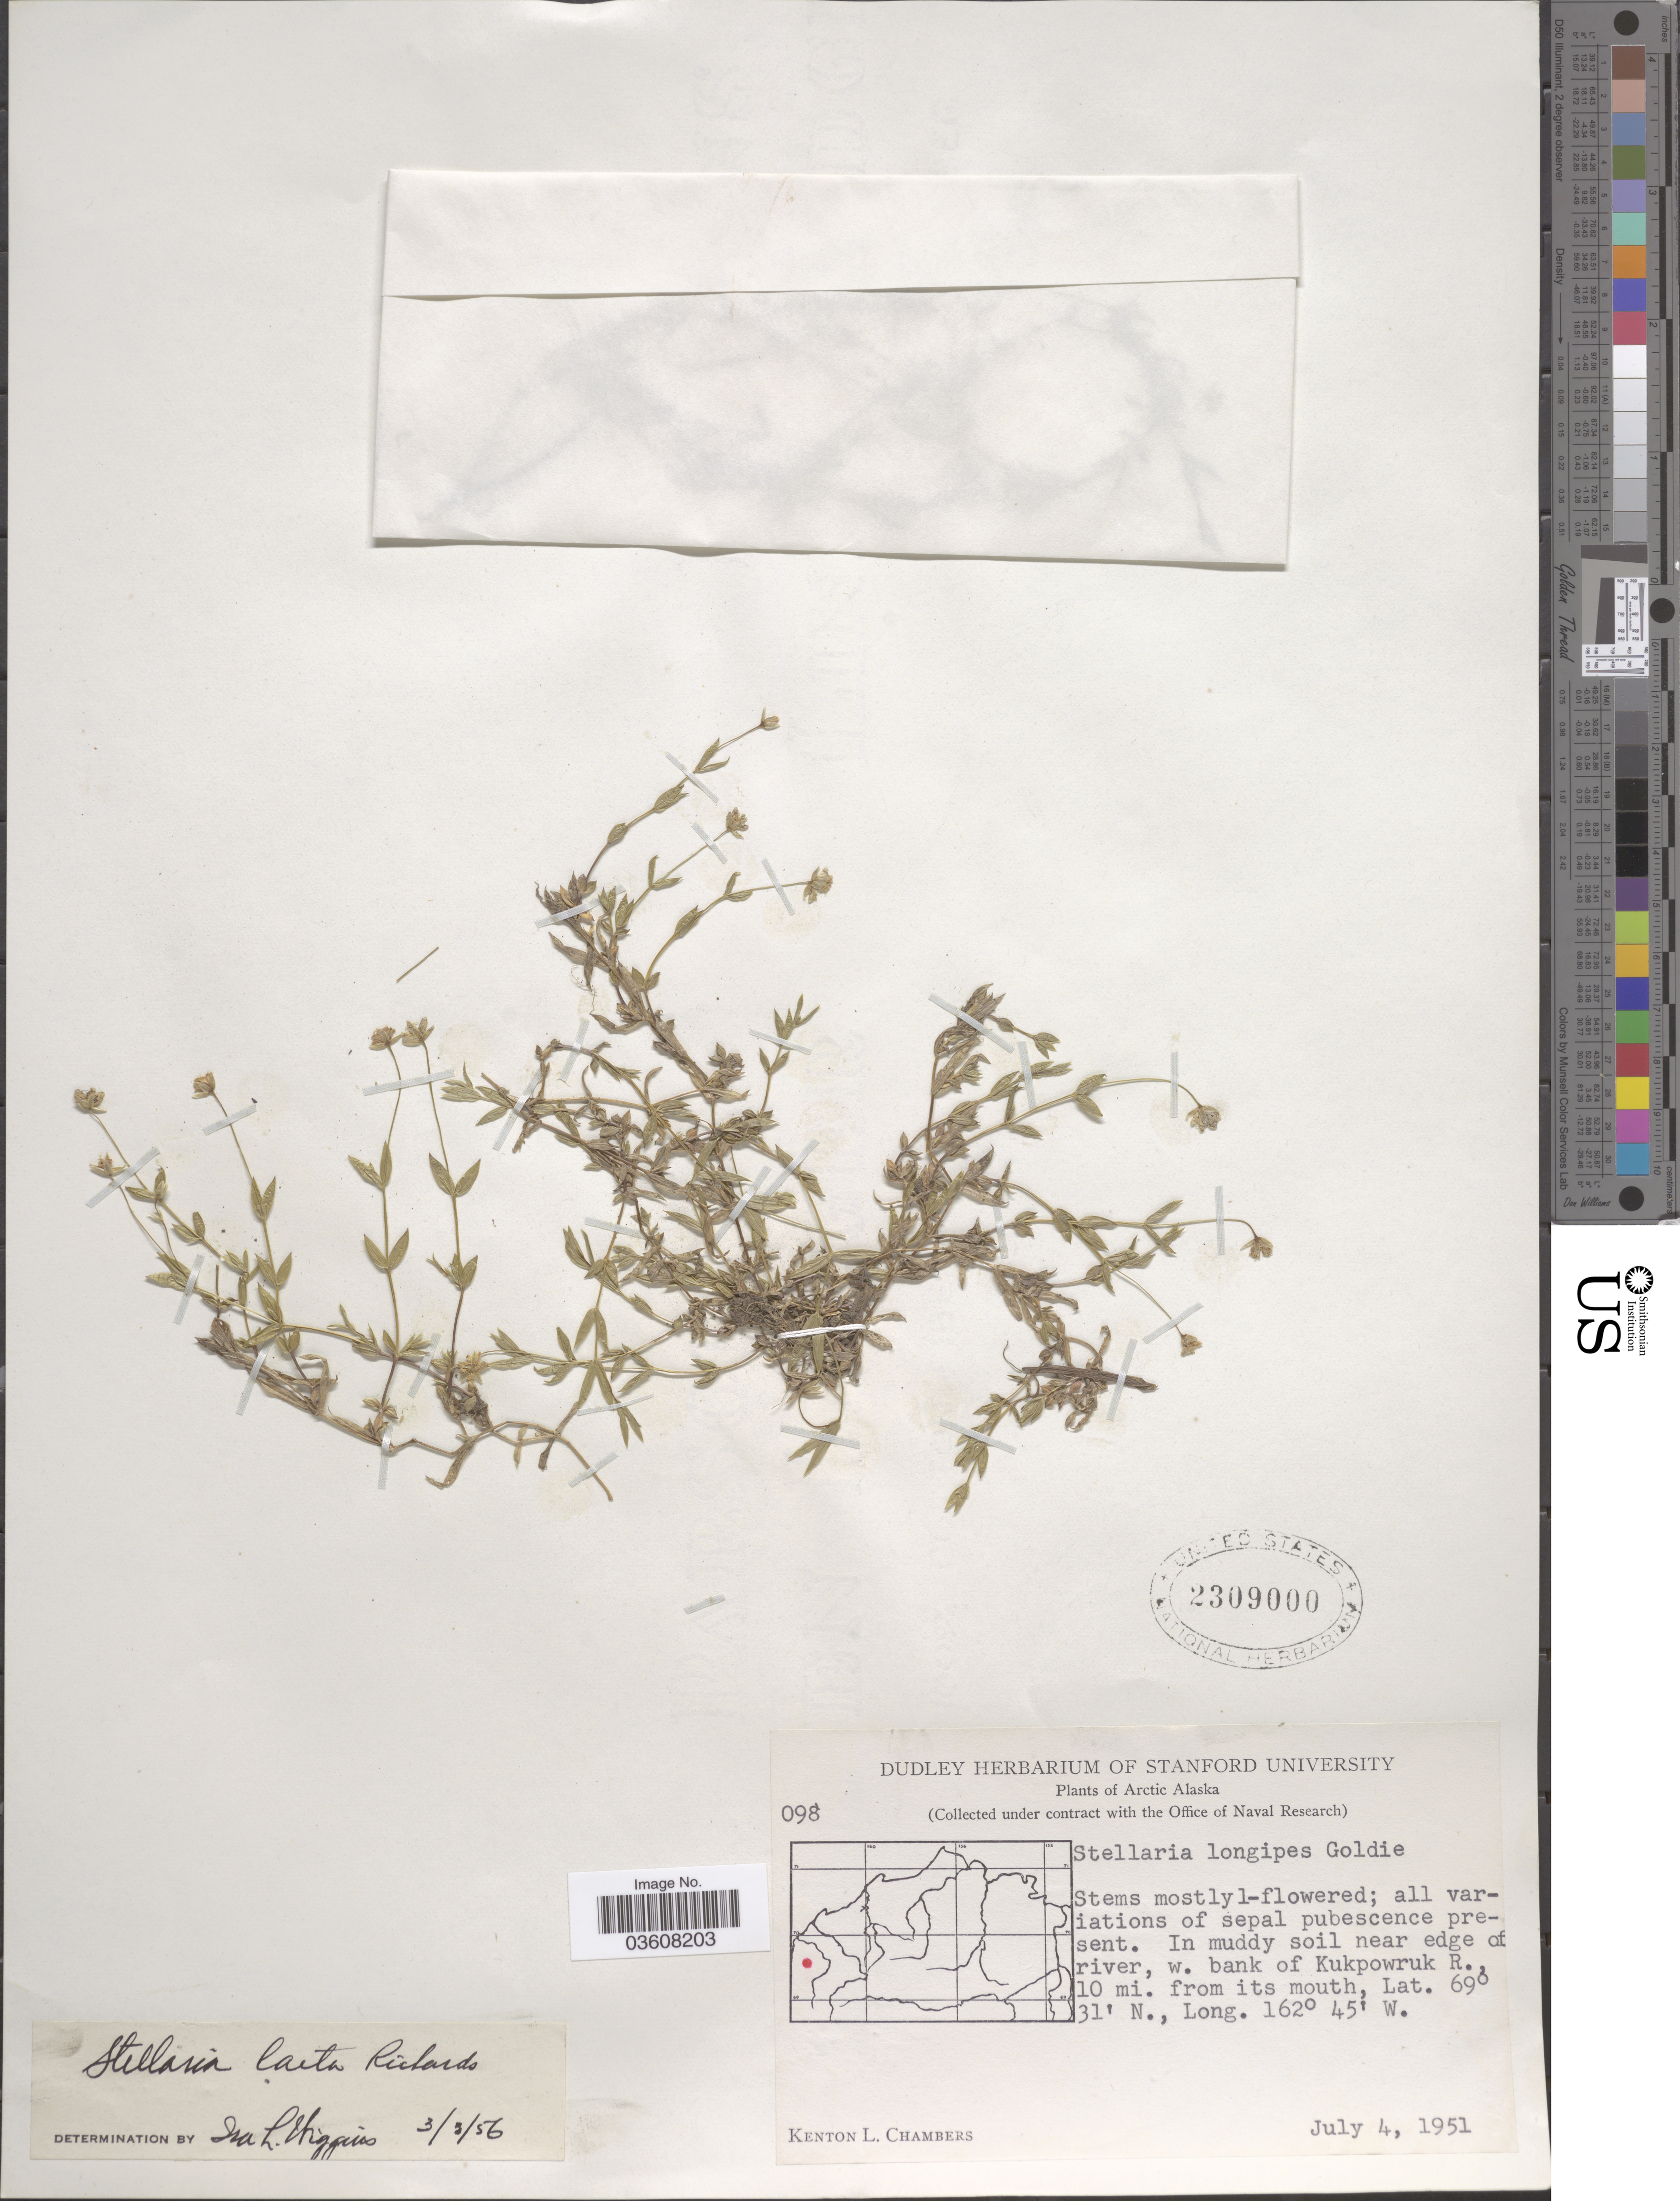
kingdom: Plantae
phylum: Tracheophyta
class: Magnoliopsida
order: Caryophyllales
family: Caryophyllaceae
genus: Stellaria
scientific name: Stellaria laeta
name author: Richards.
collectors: K. L. Chambers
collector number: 098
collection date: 1951-07-04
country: United States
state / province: Alaska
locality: Arctic Alaska. In muddy soil near edge of river, w. bank of Kukpowruk R., 10 mi. from its mouth.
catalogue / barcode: US 2309000